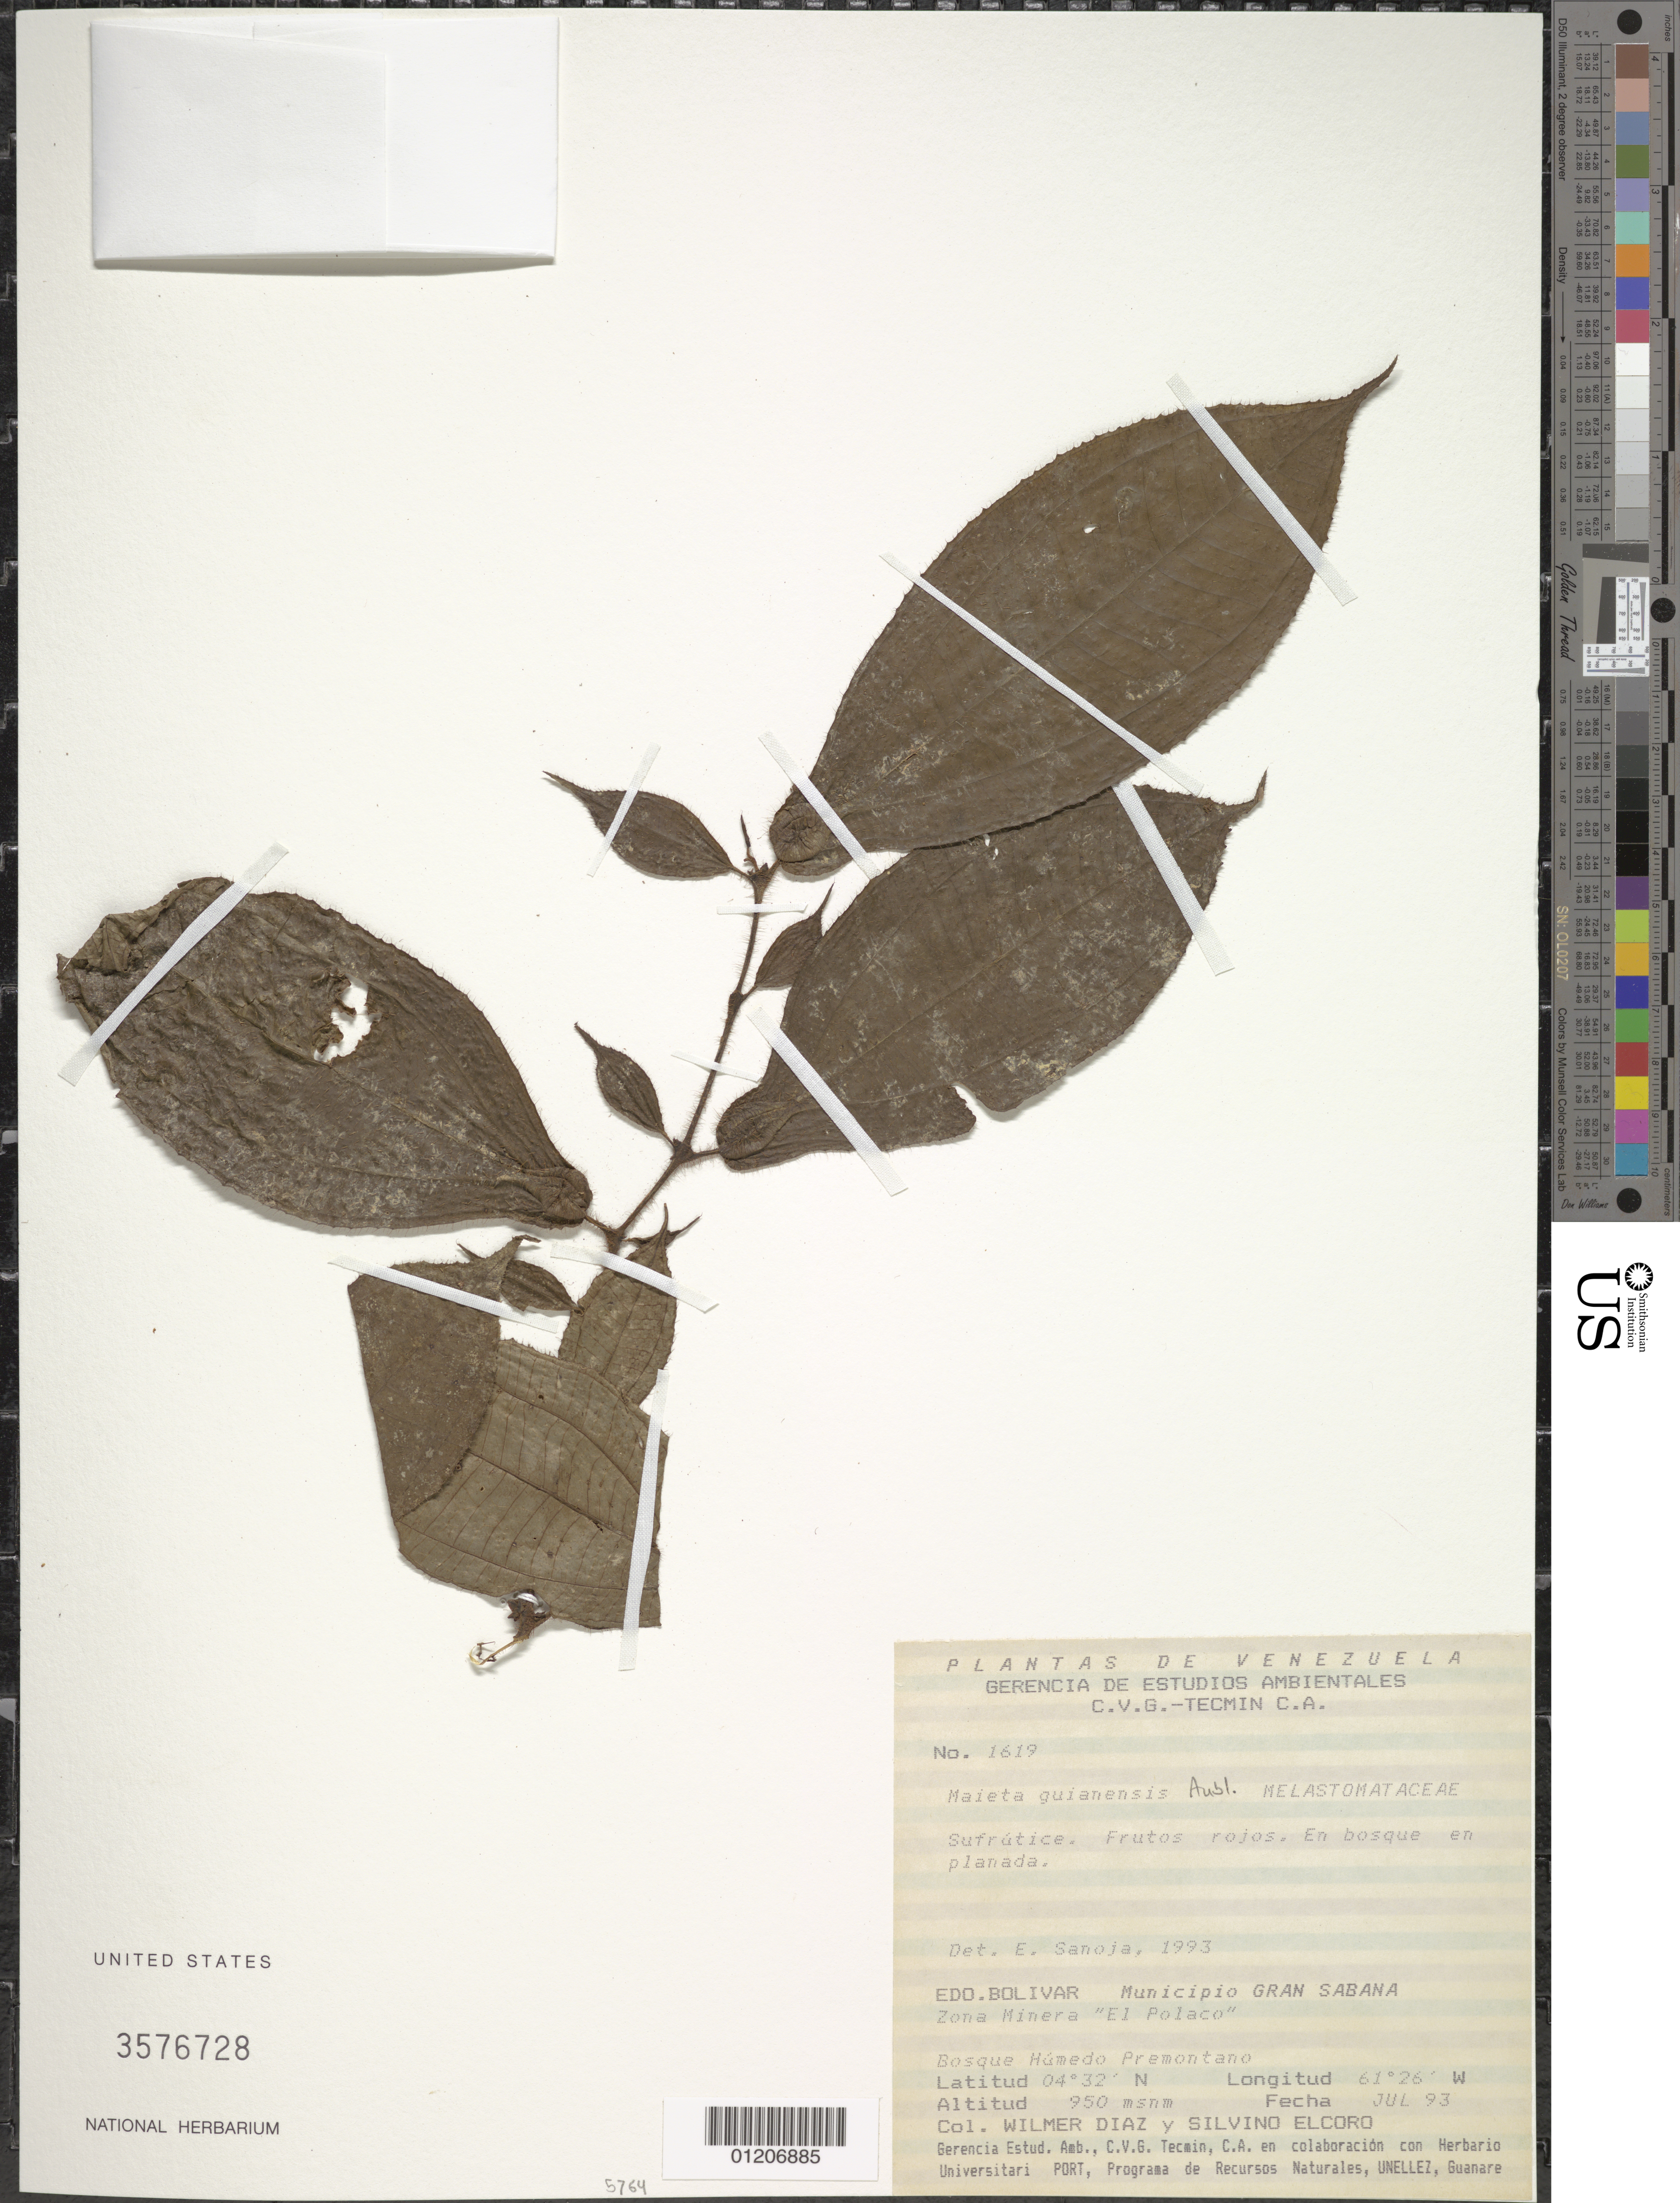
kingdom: Plantae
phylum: Tracheophyta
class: Magnoliopsida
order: Myrtales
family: Melastomataceae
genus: Maieta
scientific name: Maieta guianensis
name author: Aubl.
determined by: Sanoja, Elio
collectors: W. Díaz P. & S. Elcoro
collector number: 1619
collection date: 1993-07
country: Venezuela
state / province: Bolívar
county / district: Gran Sabana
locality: Zona Minera "El Polaco"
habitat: En Bosque en planada. Bosque humedo premontano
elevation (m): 950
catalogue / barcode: US 3576728